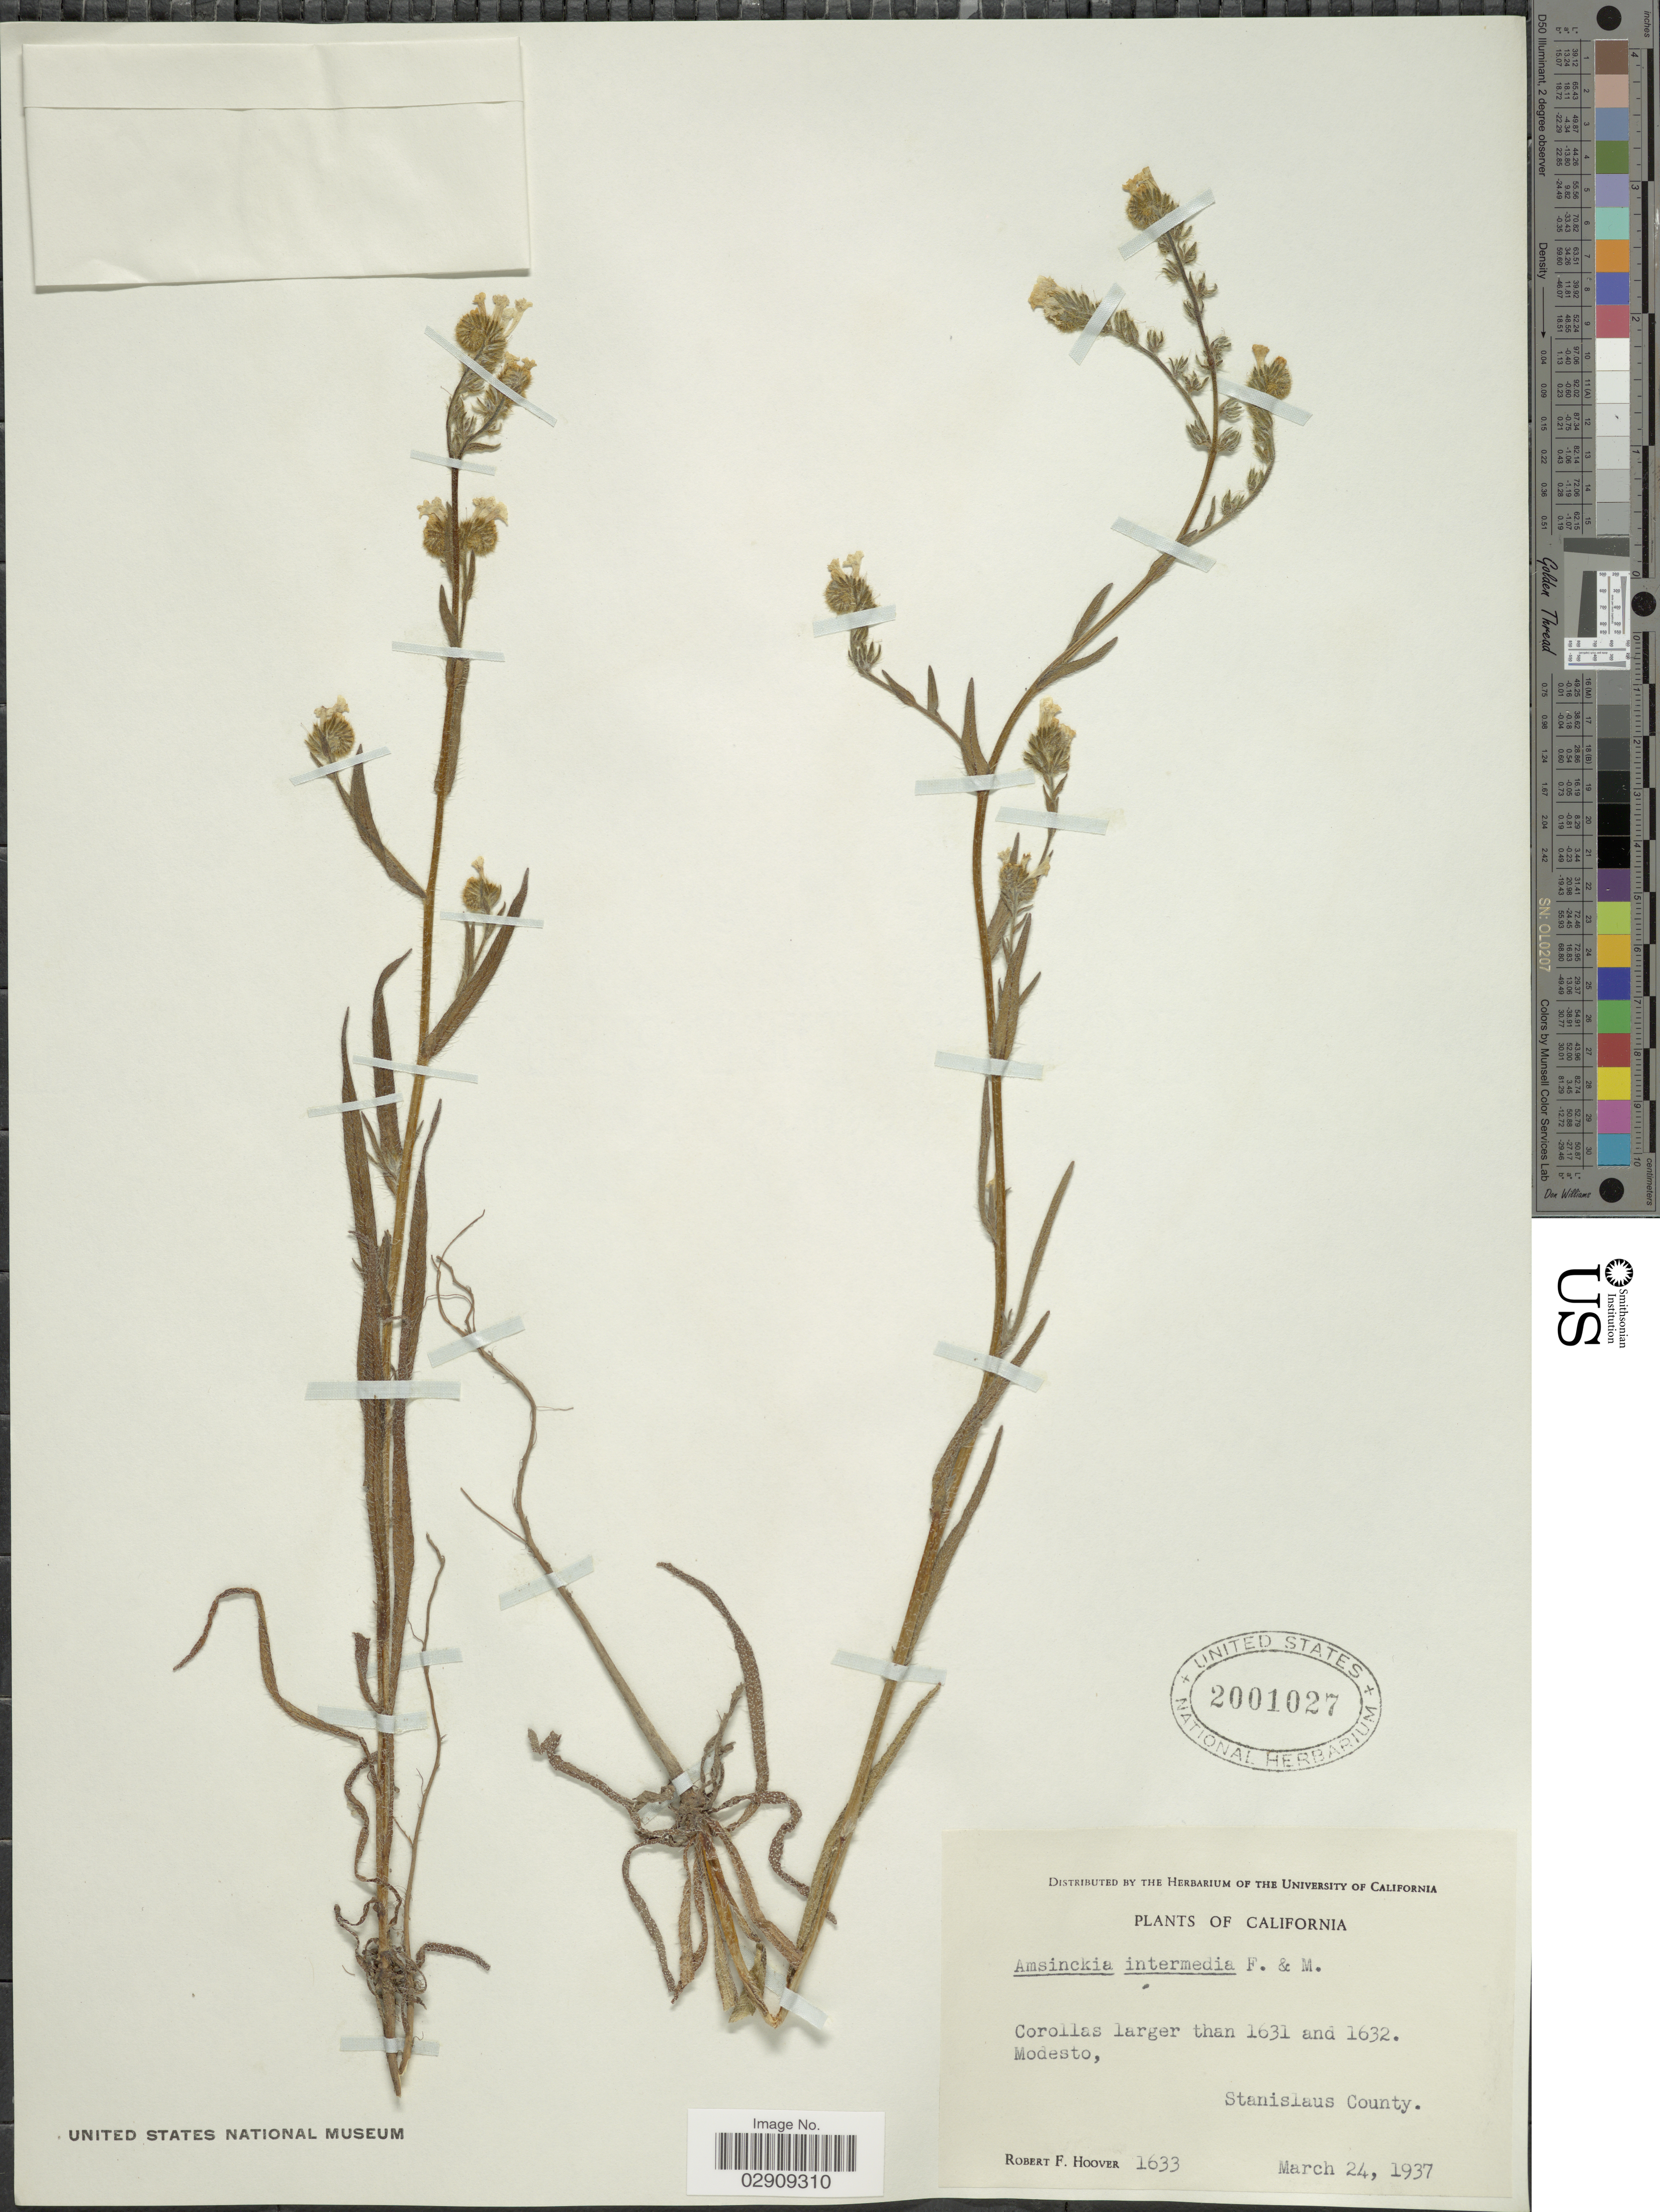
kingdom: Plantae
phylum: Tracheophyta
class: Magnoliopsida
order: Boraginales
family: Boraginaceae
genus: Amsinckia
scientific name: Amsinckia menziesii var. intermedia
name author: (Fisch. & C.A. Mey.) Ganders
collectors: R. F. Hoover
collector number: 1633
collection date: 1937-03-24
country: United States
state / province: California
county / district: Stanislaus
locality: Modesto, Stanislaus County.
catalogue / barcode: US 2001027